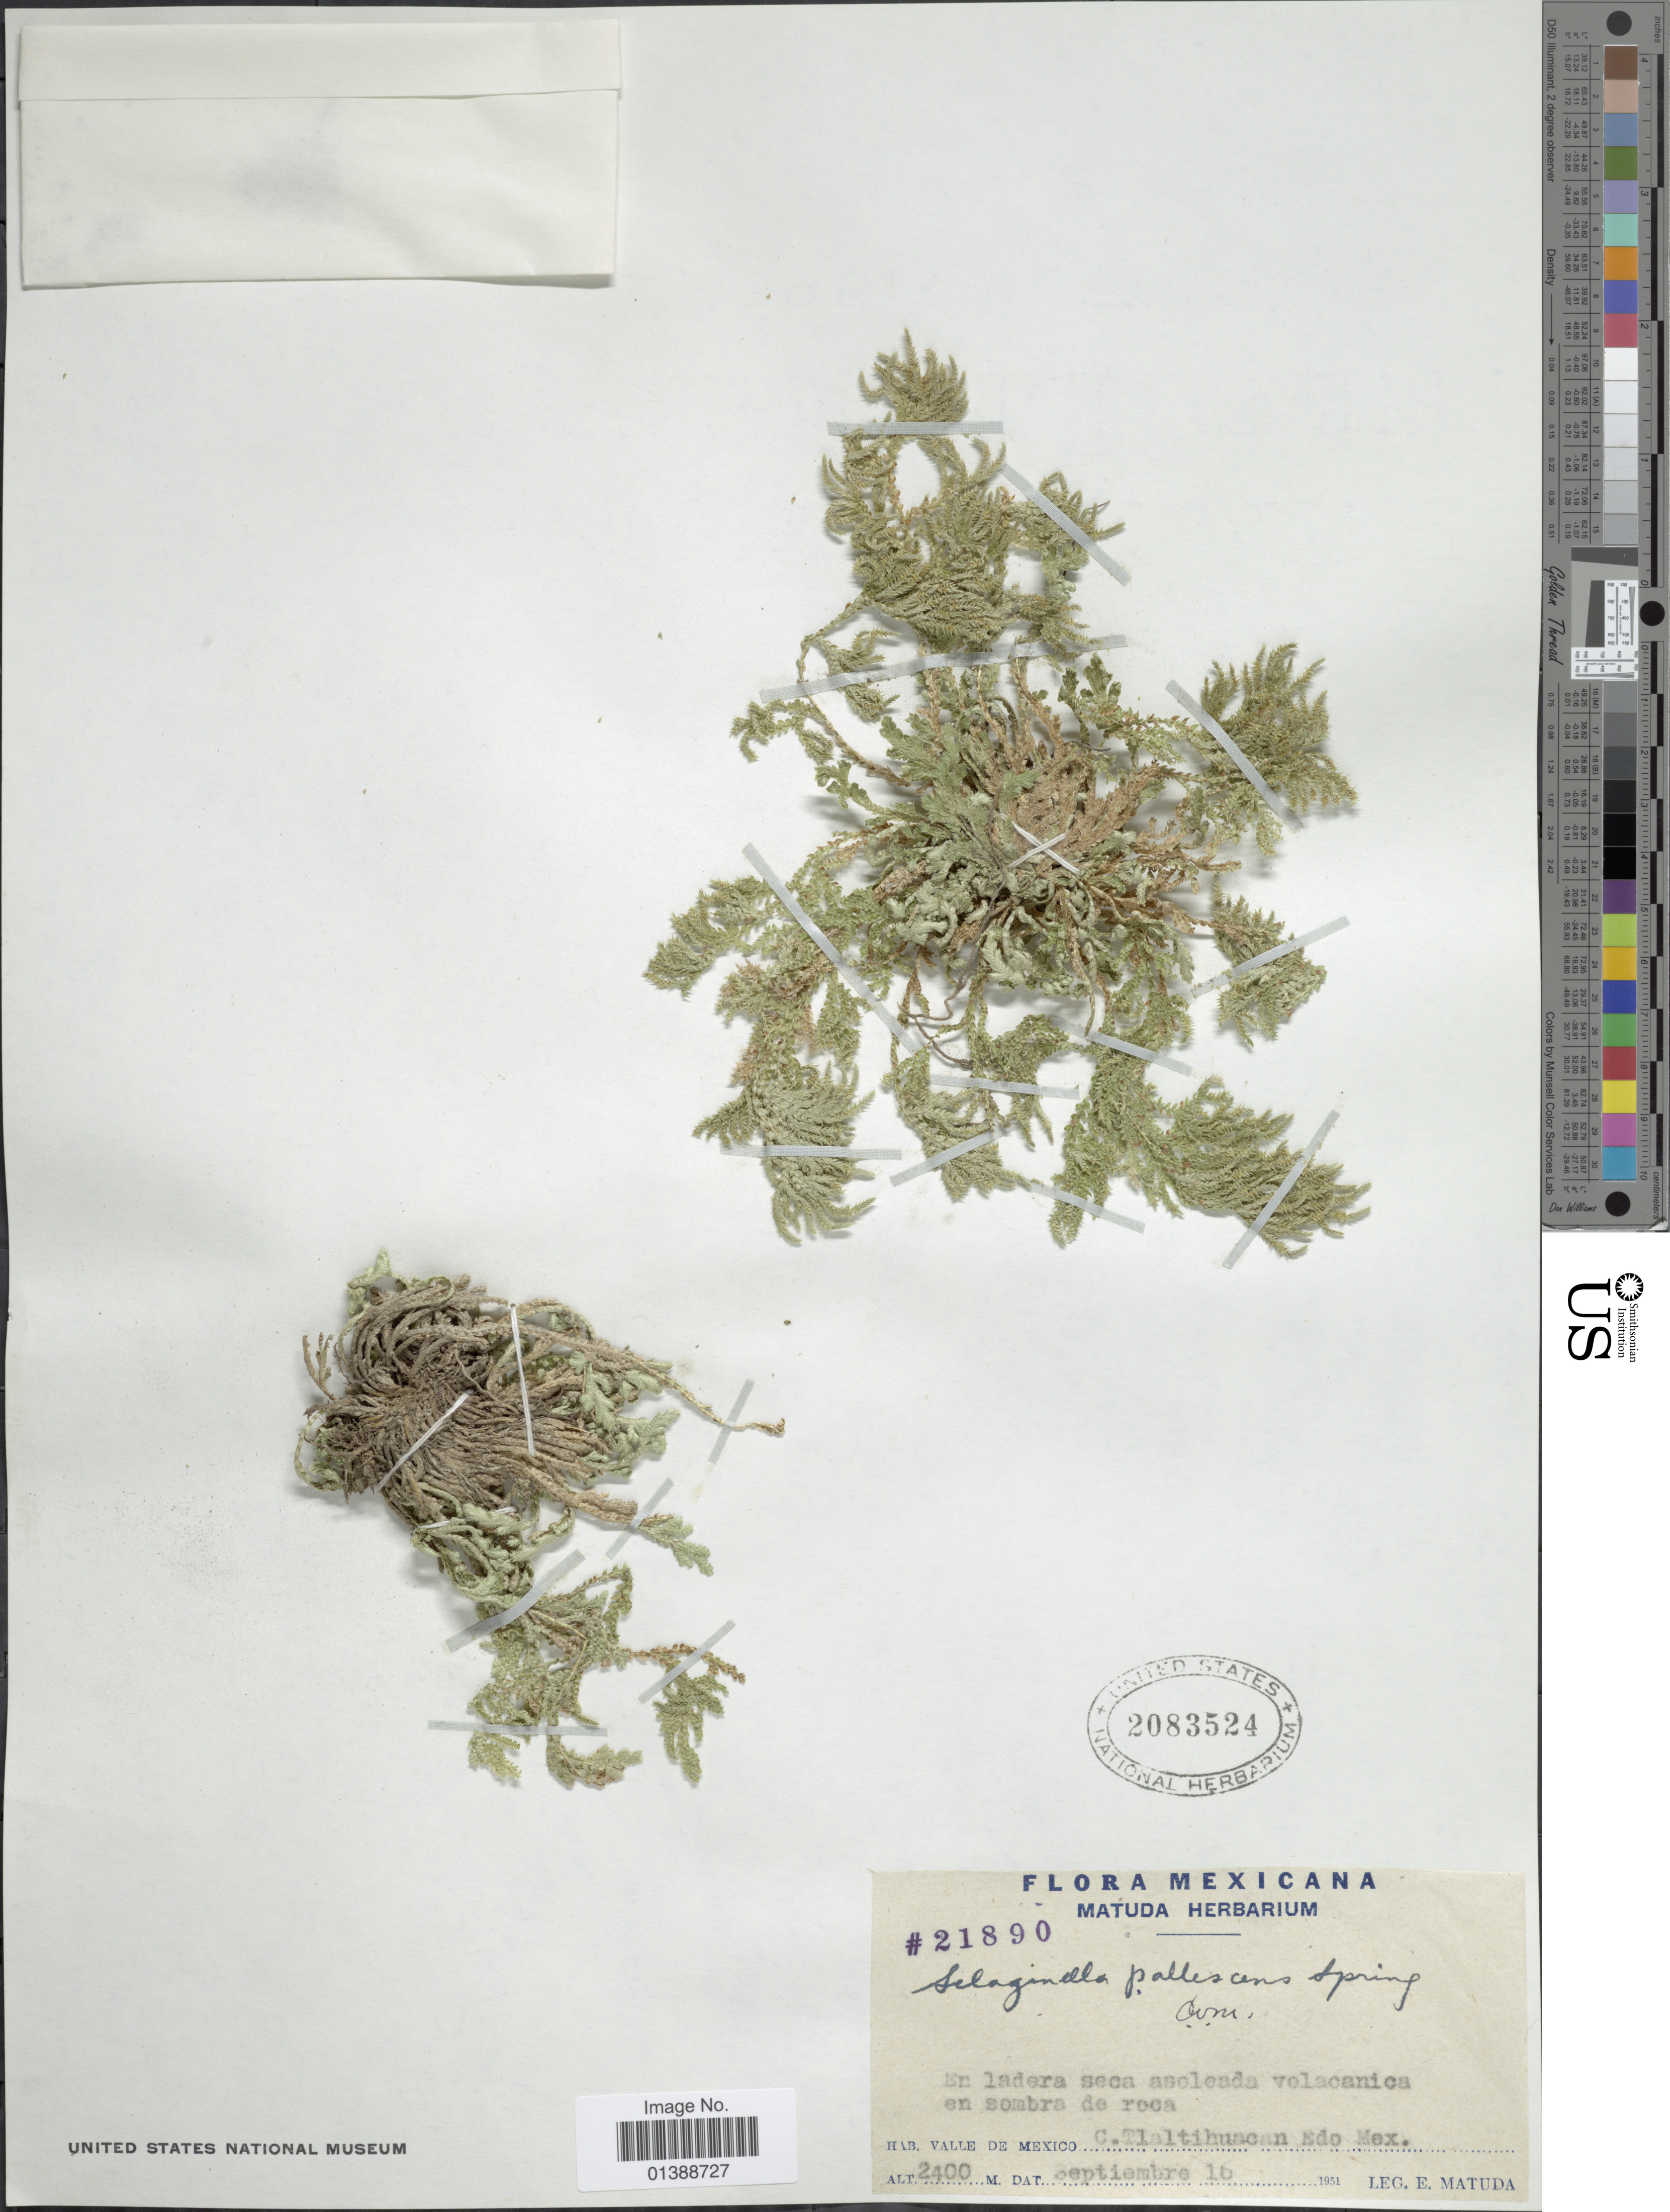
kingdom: Plantae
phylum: Tracheophyta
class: Lycopodiopsida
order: Selaginellales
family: Selaginellaceae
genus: Selaginella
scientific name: Selaginella pallescens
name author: (C. Presl) Spring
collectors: E. Matuda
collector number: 21890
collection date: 1951-09-16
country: Mexico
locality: Valle de mexico, Tlaltihuac Edo Mex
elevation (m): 2400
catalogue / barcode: US 2083524